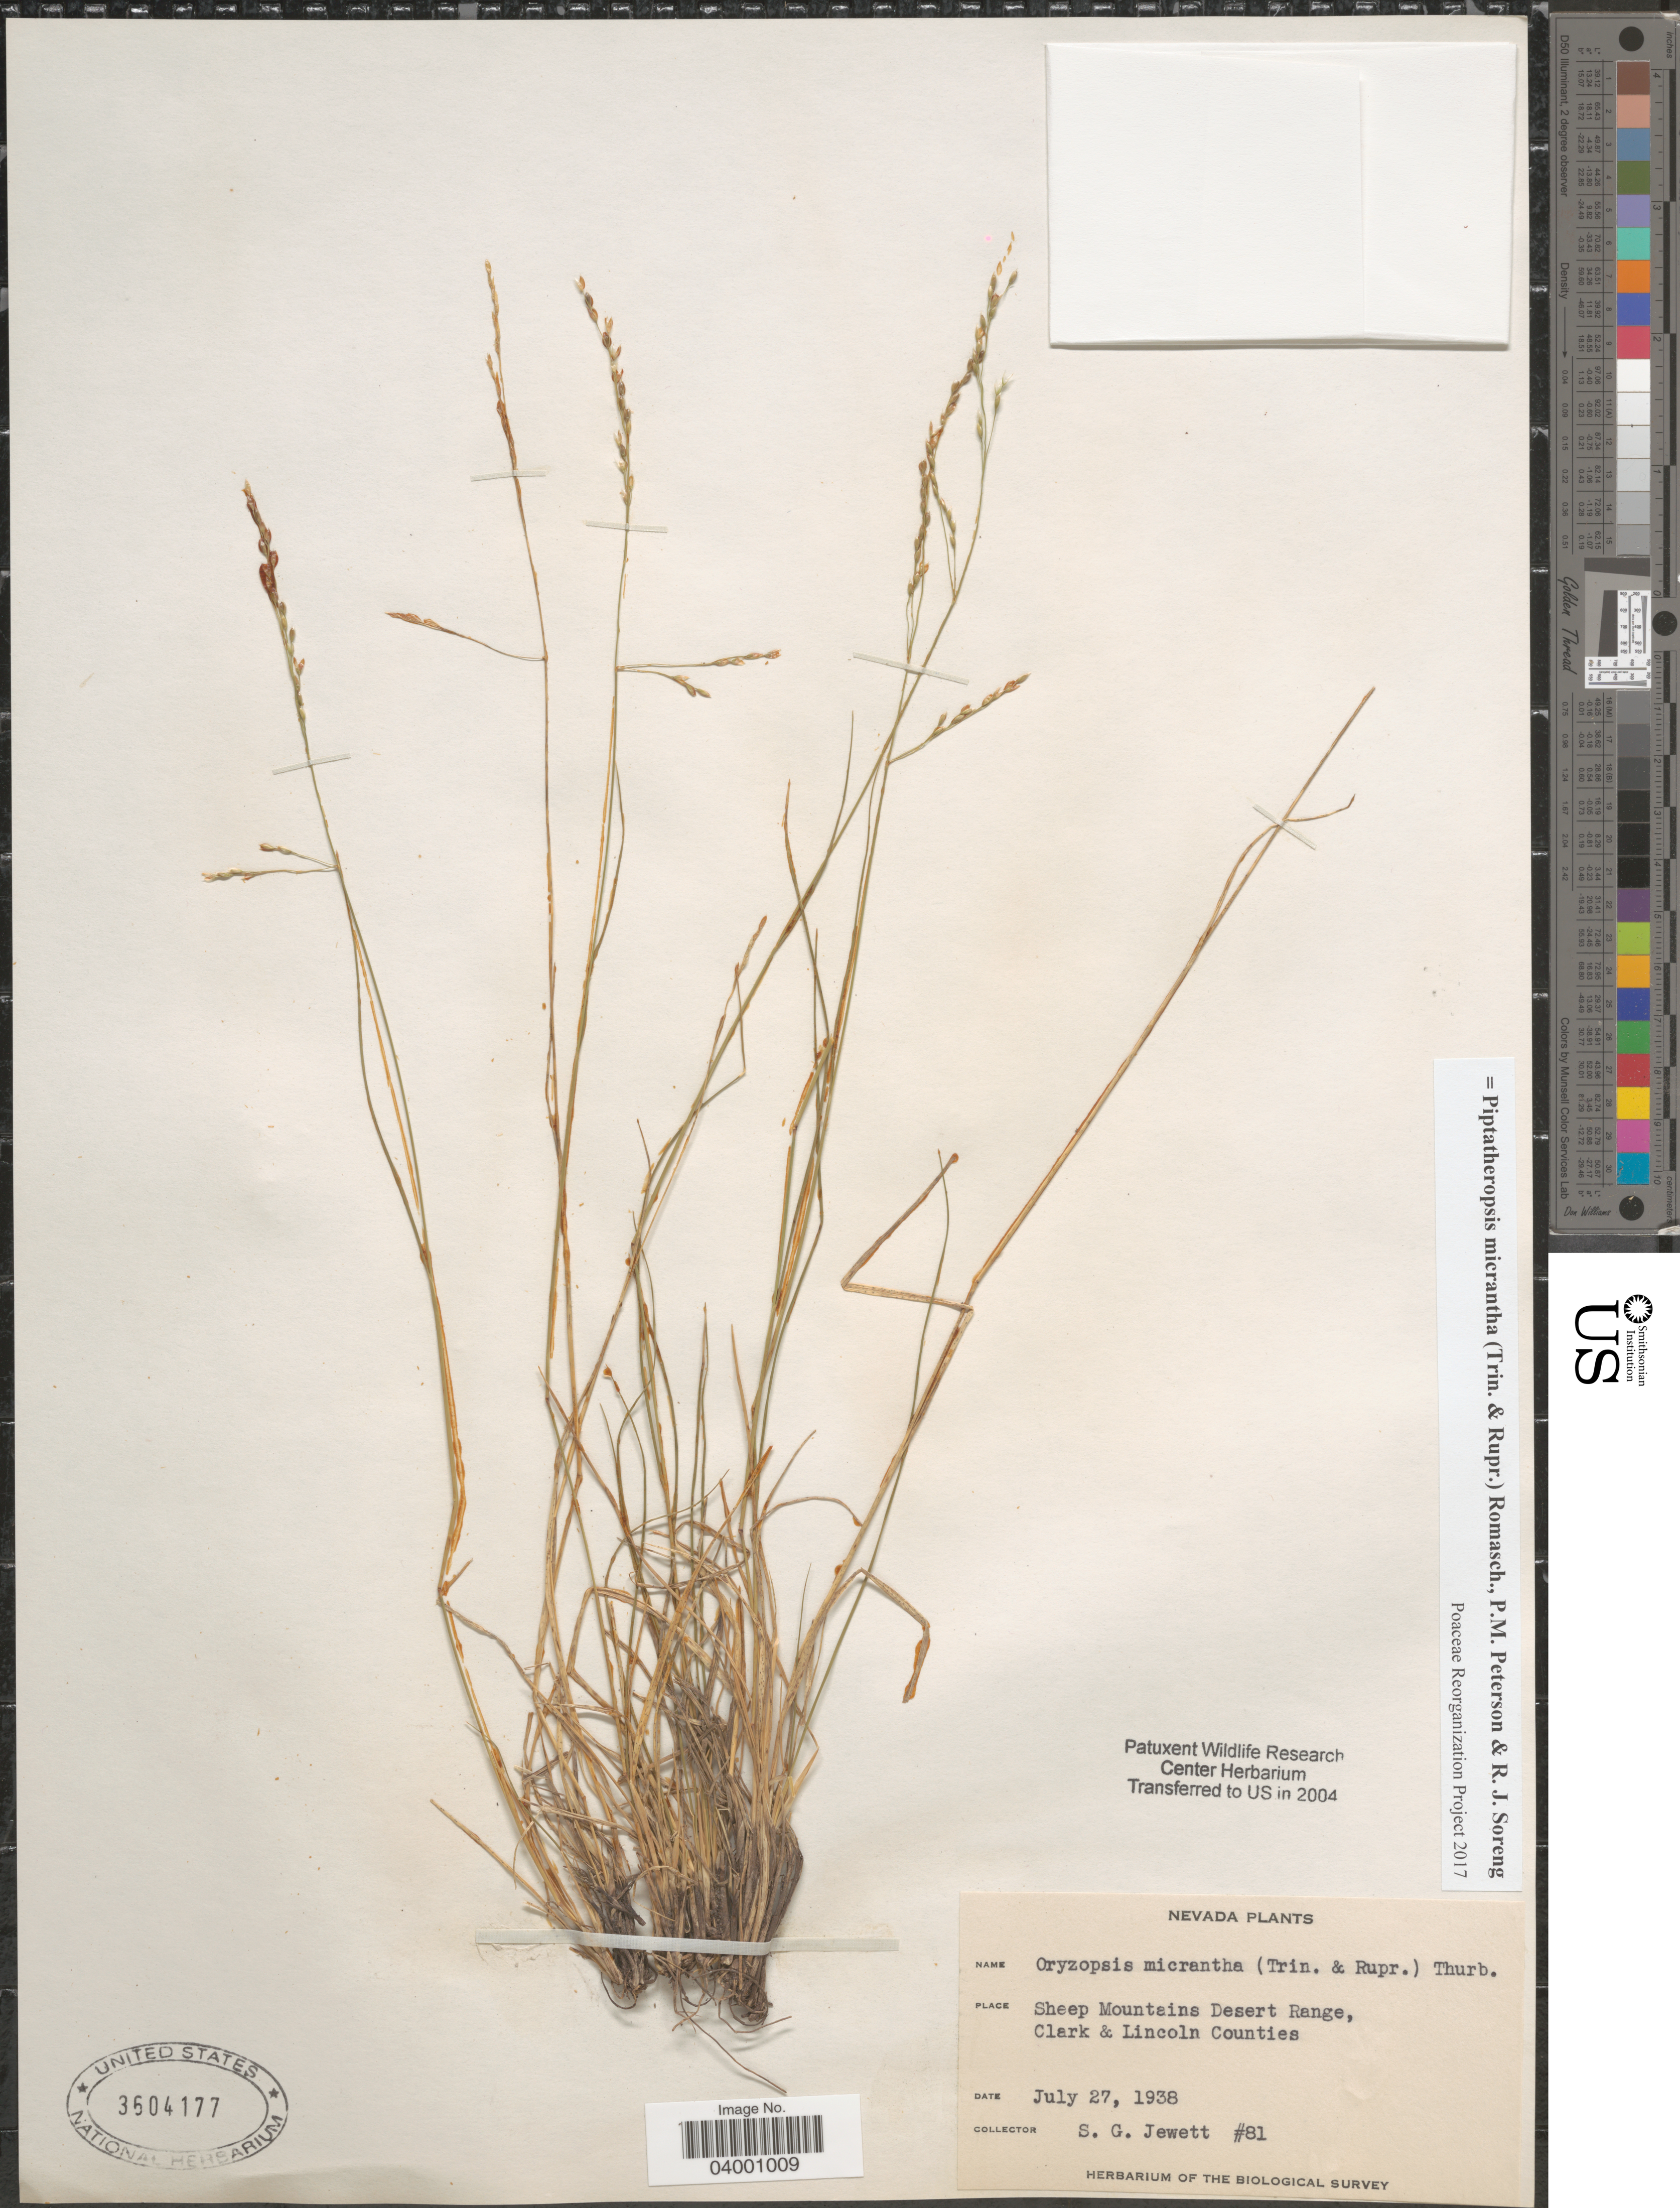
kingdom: Plantae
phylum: Tracheophyta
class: Liliopsida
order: Poales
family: Poaceae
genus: Piptatheropsis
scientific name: Piptatheropsis micrantha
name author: (Trin. & Rupr.) Romasch.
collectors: S. Jewett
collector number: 81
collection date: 1938-07-27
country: United States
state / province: Nevada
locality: Sheep Mountains Desert Range, Clark & Lincoln Counties.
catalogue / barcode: US 3604177